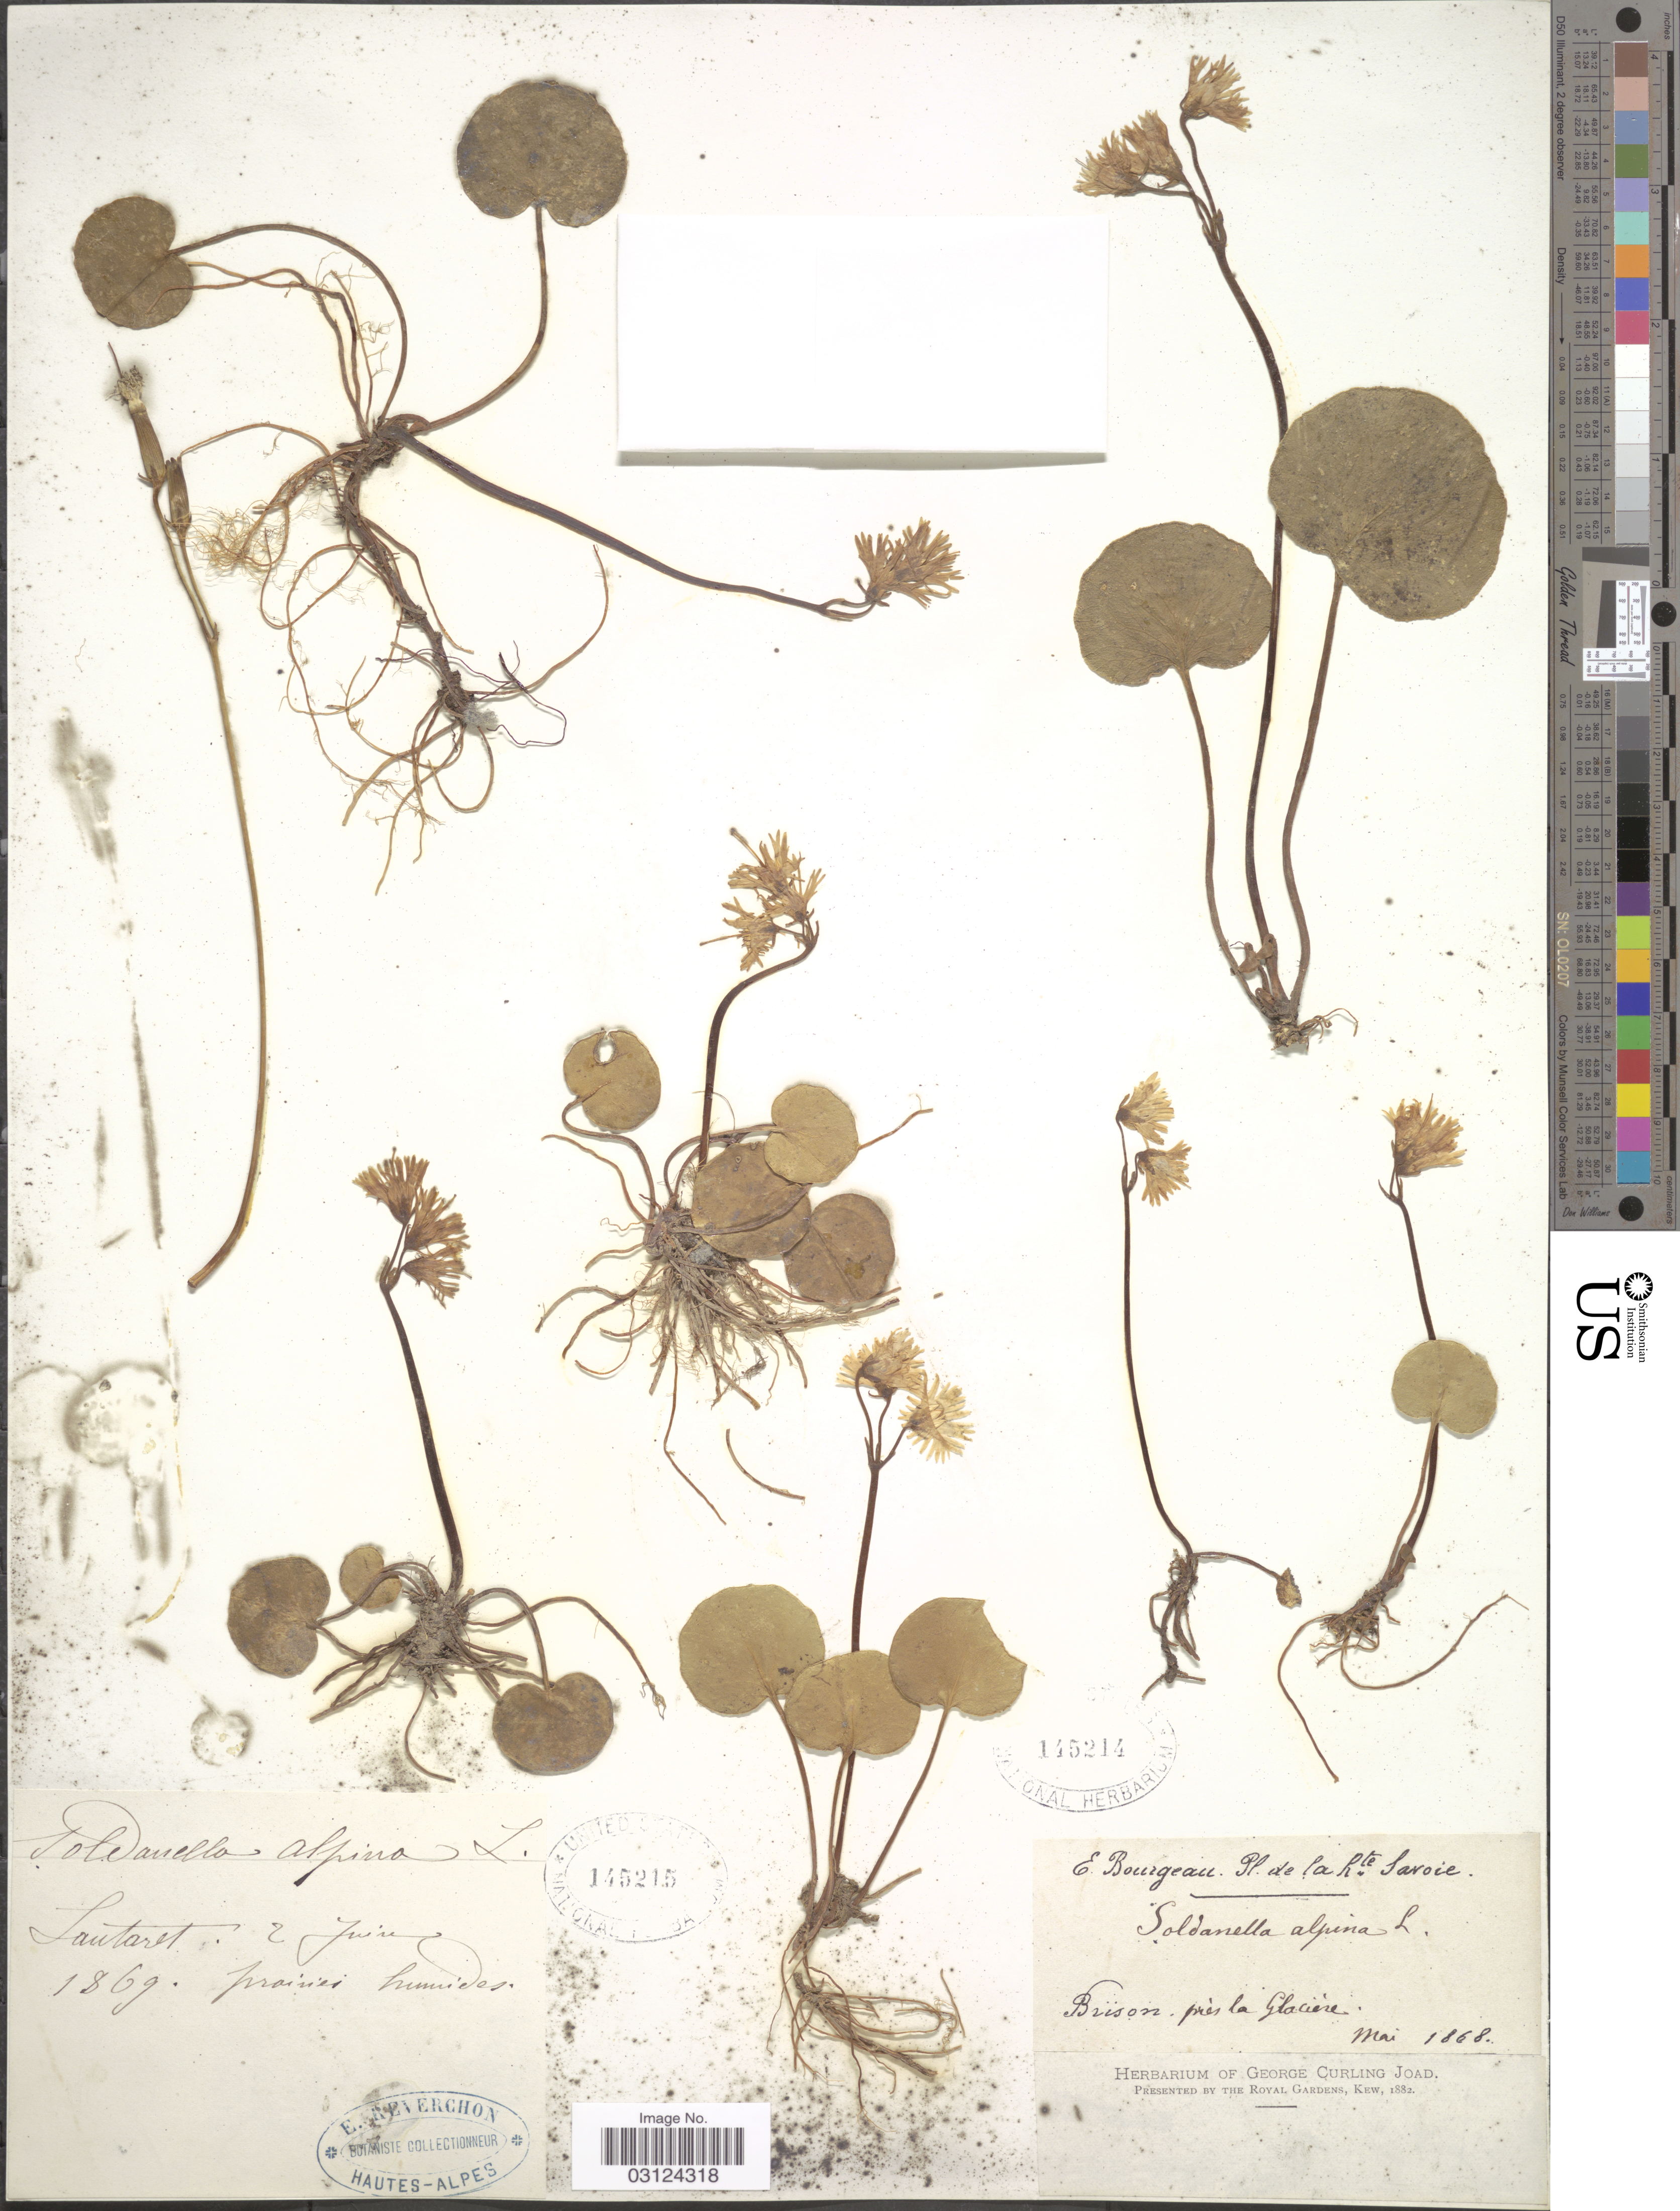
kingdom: Plantae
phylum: Tracheophyta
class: Magnoliopsida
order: Ericales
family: Primulaceae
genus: Soldanella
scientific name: Soldanella alpina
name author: L.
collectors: E. Bourgeau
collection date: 1868-05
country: France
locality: Hte. Savoie, Brison près la Glaciére.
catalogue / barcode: US 145214-2